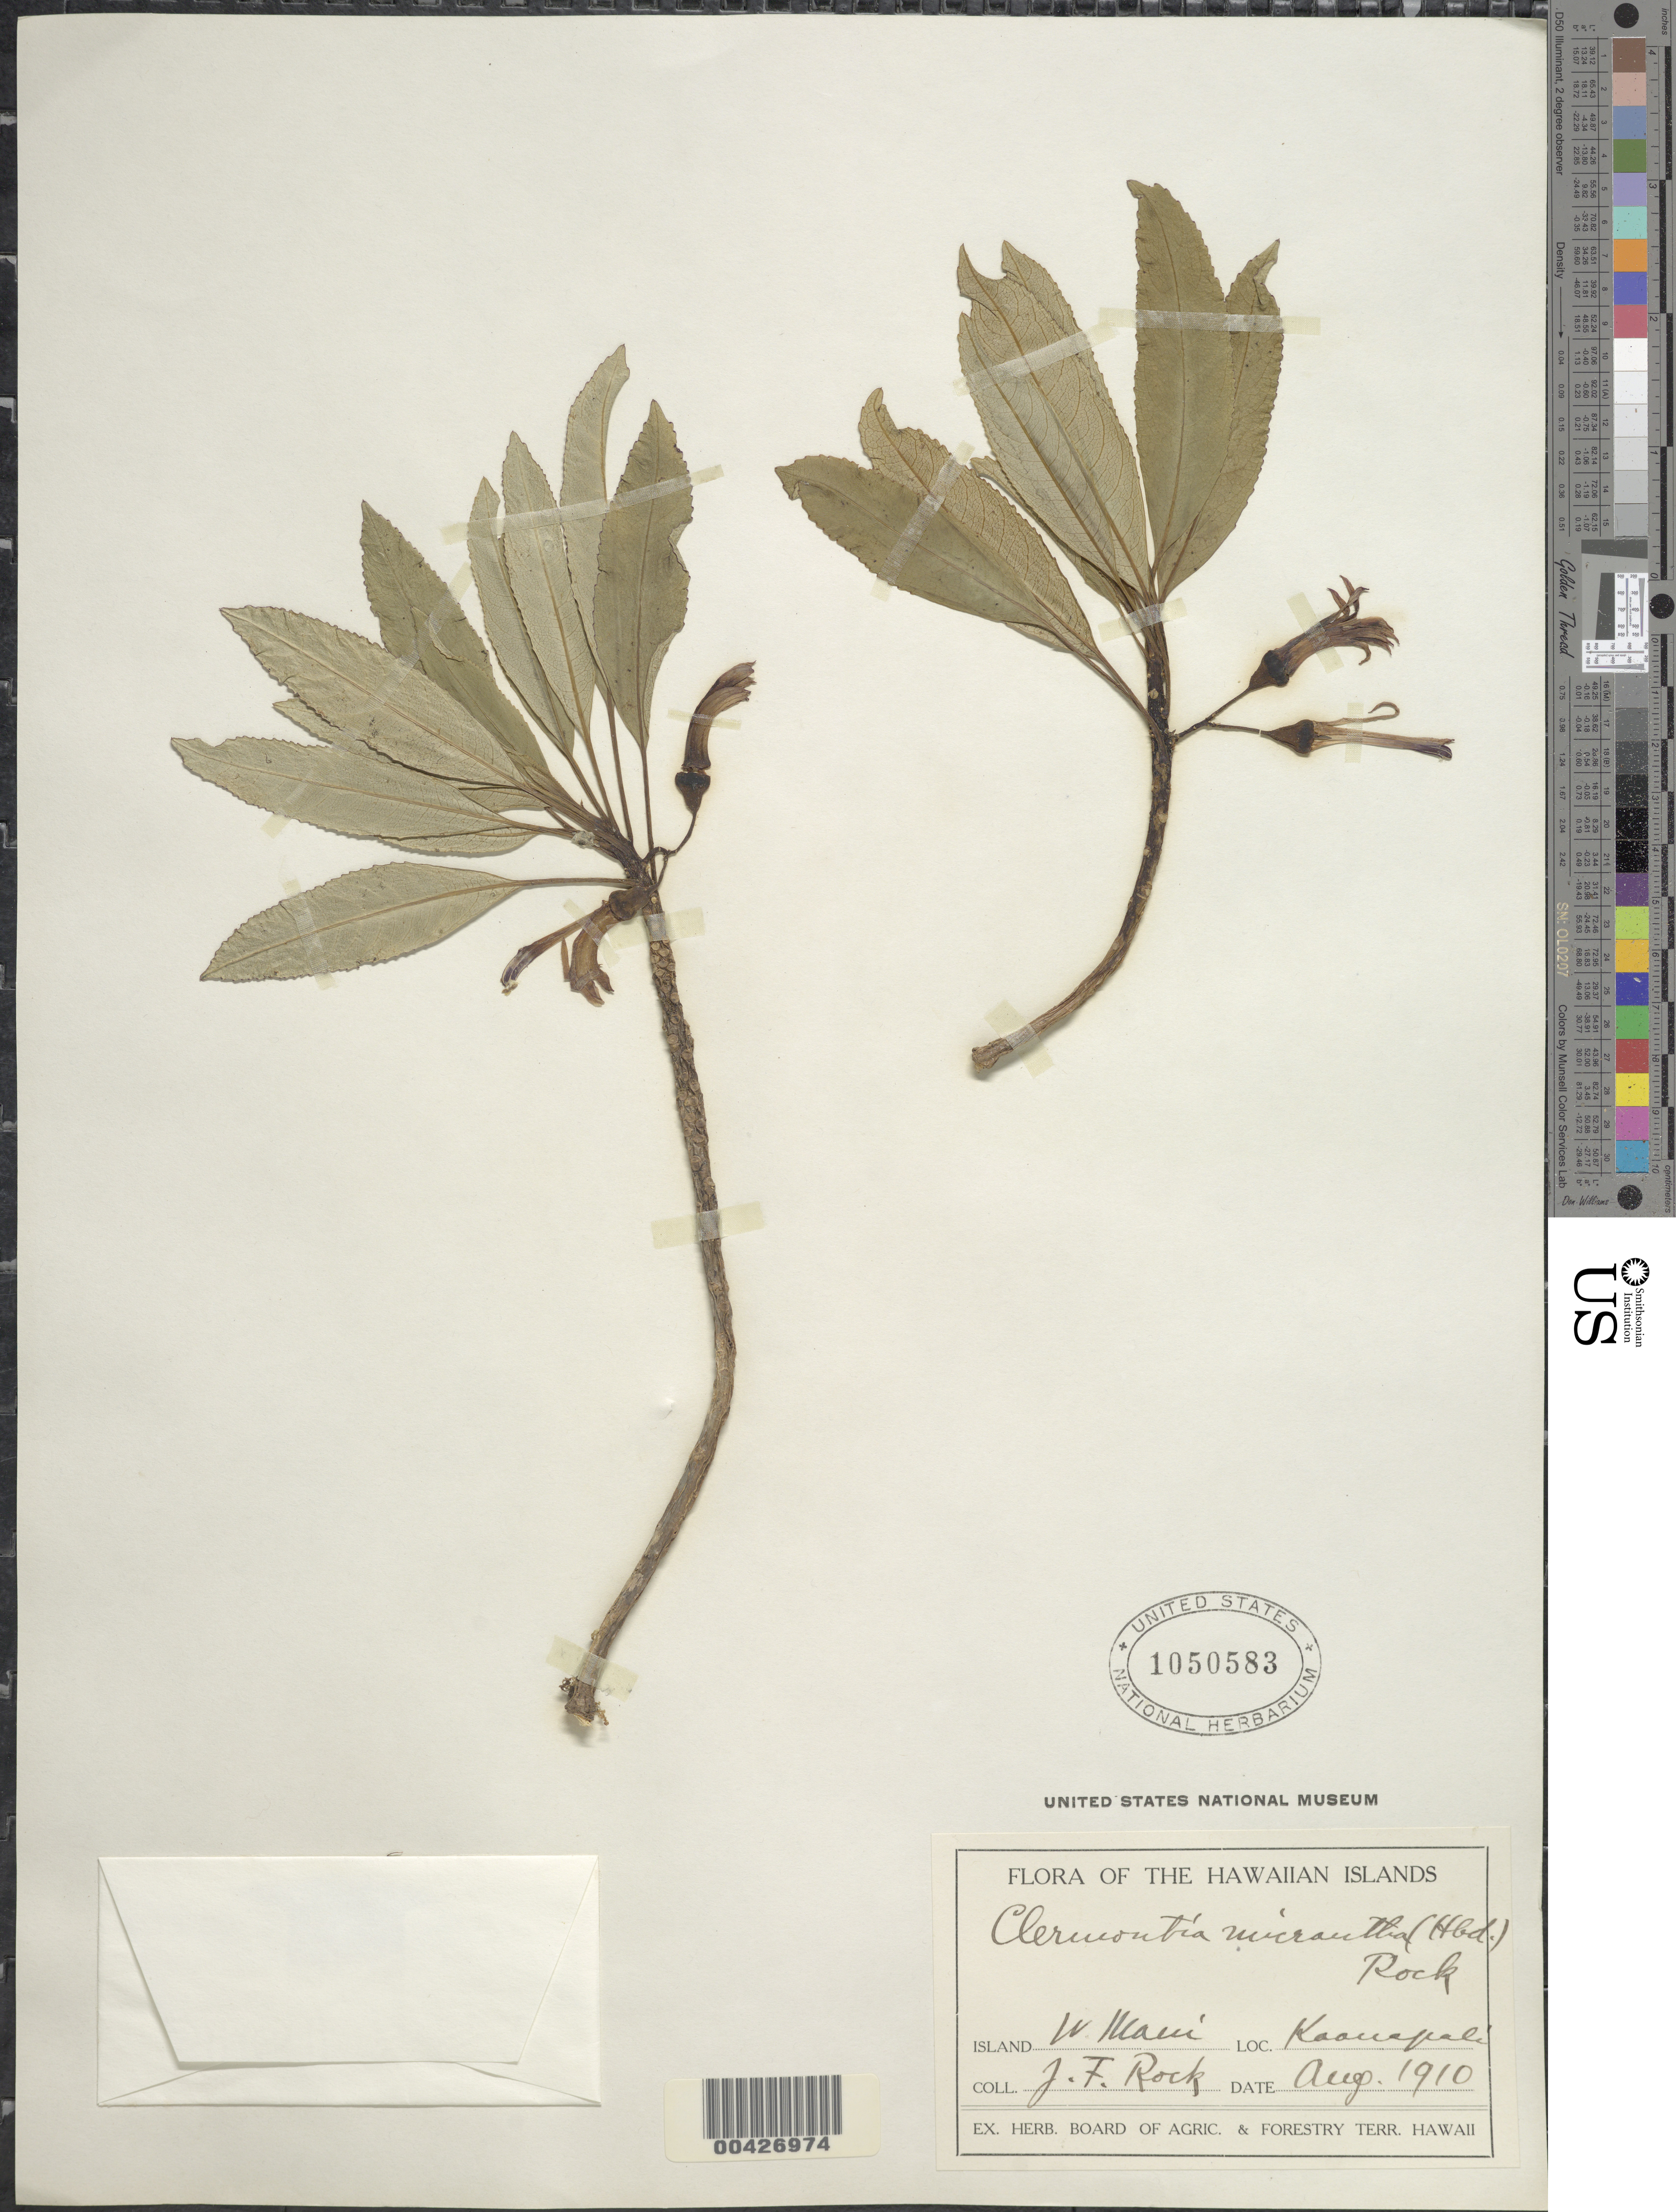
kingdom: Plantae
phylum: Tracheophyta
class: Magnoliopsida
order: Asterales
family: Campanulaceae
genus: Clermontia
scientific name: Clermontia micrantha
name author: (Hillebr.) Rock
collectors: J. F. Rock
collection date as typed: Aug 1910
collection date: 1910-08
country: United States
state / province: Hawaii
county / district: Maui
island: Maui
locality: Kaouapali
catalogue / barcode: US 1050583